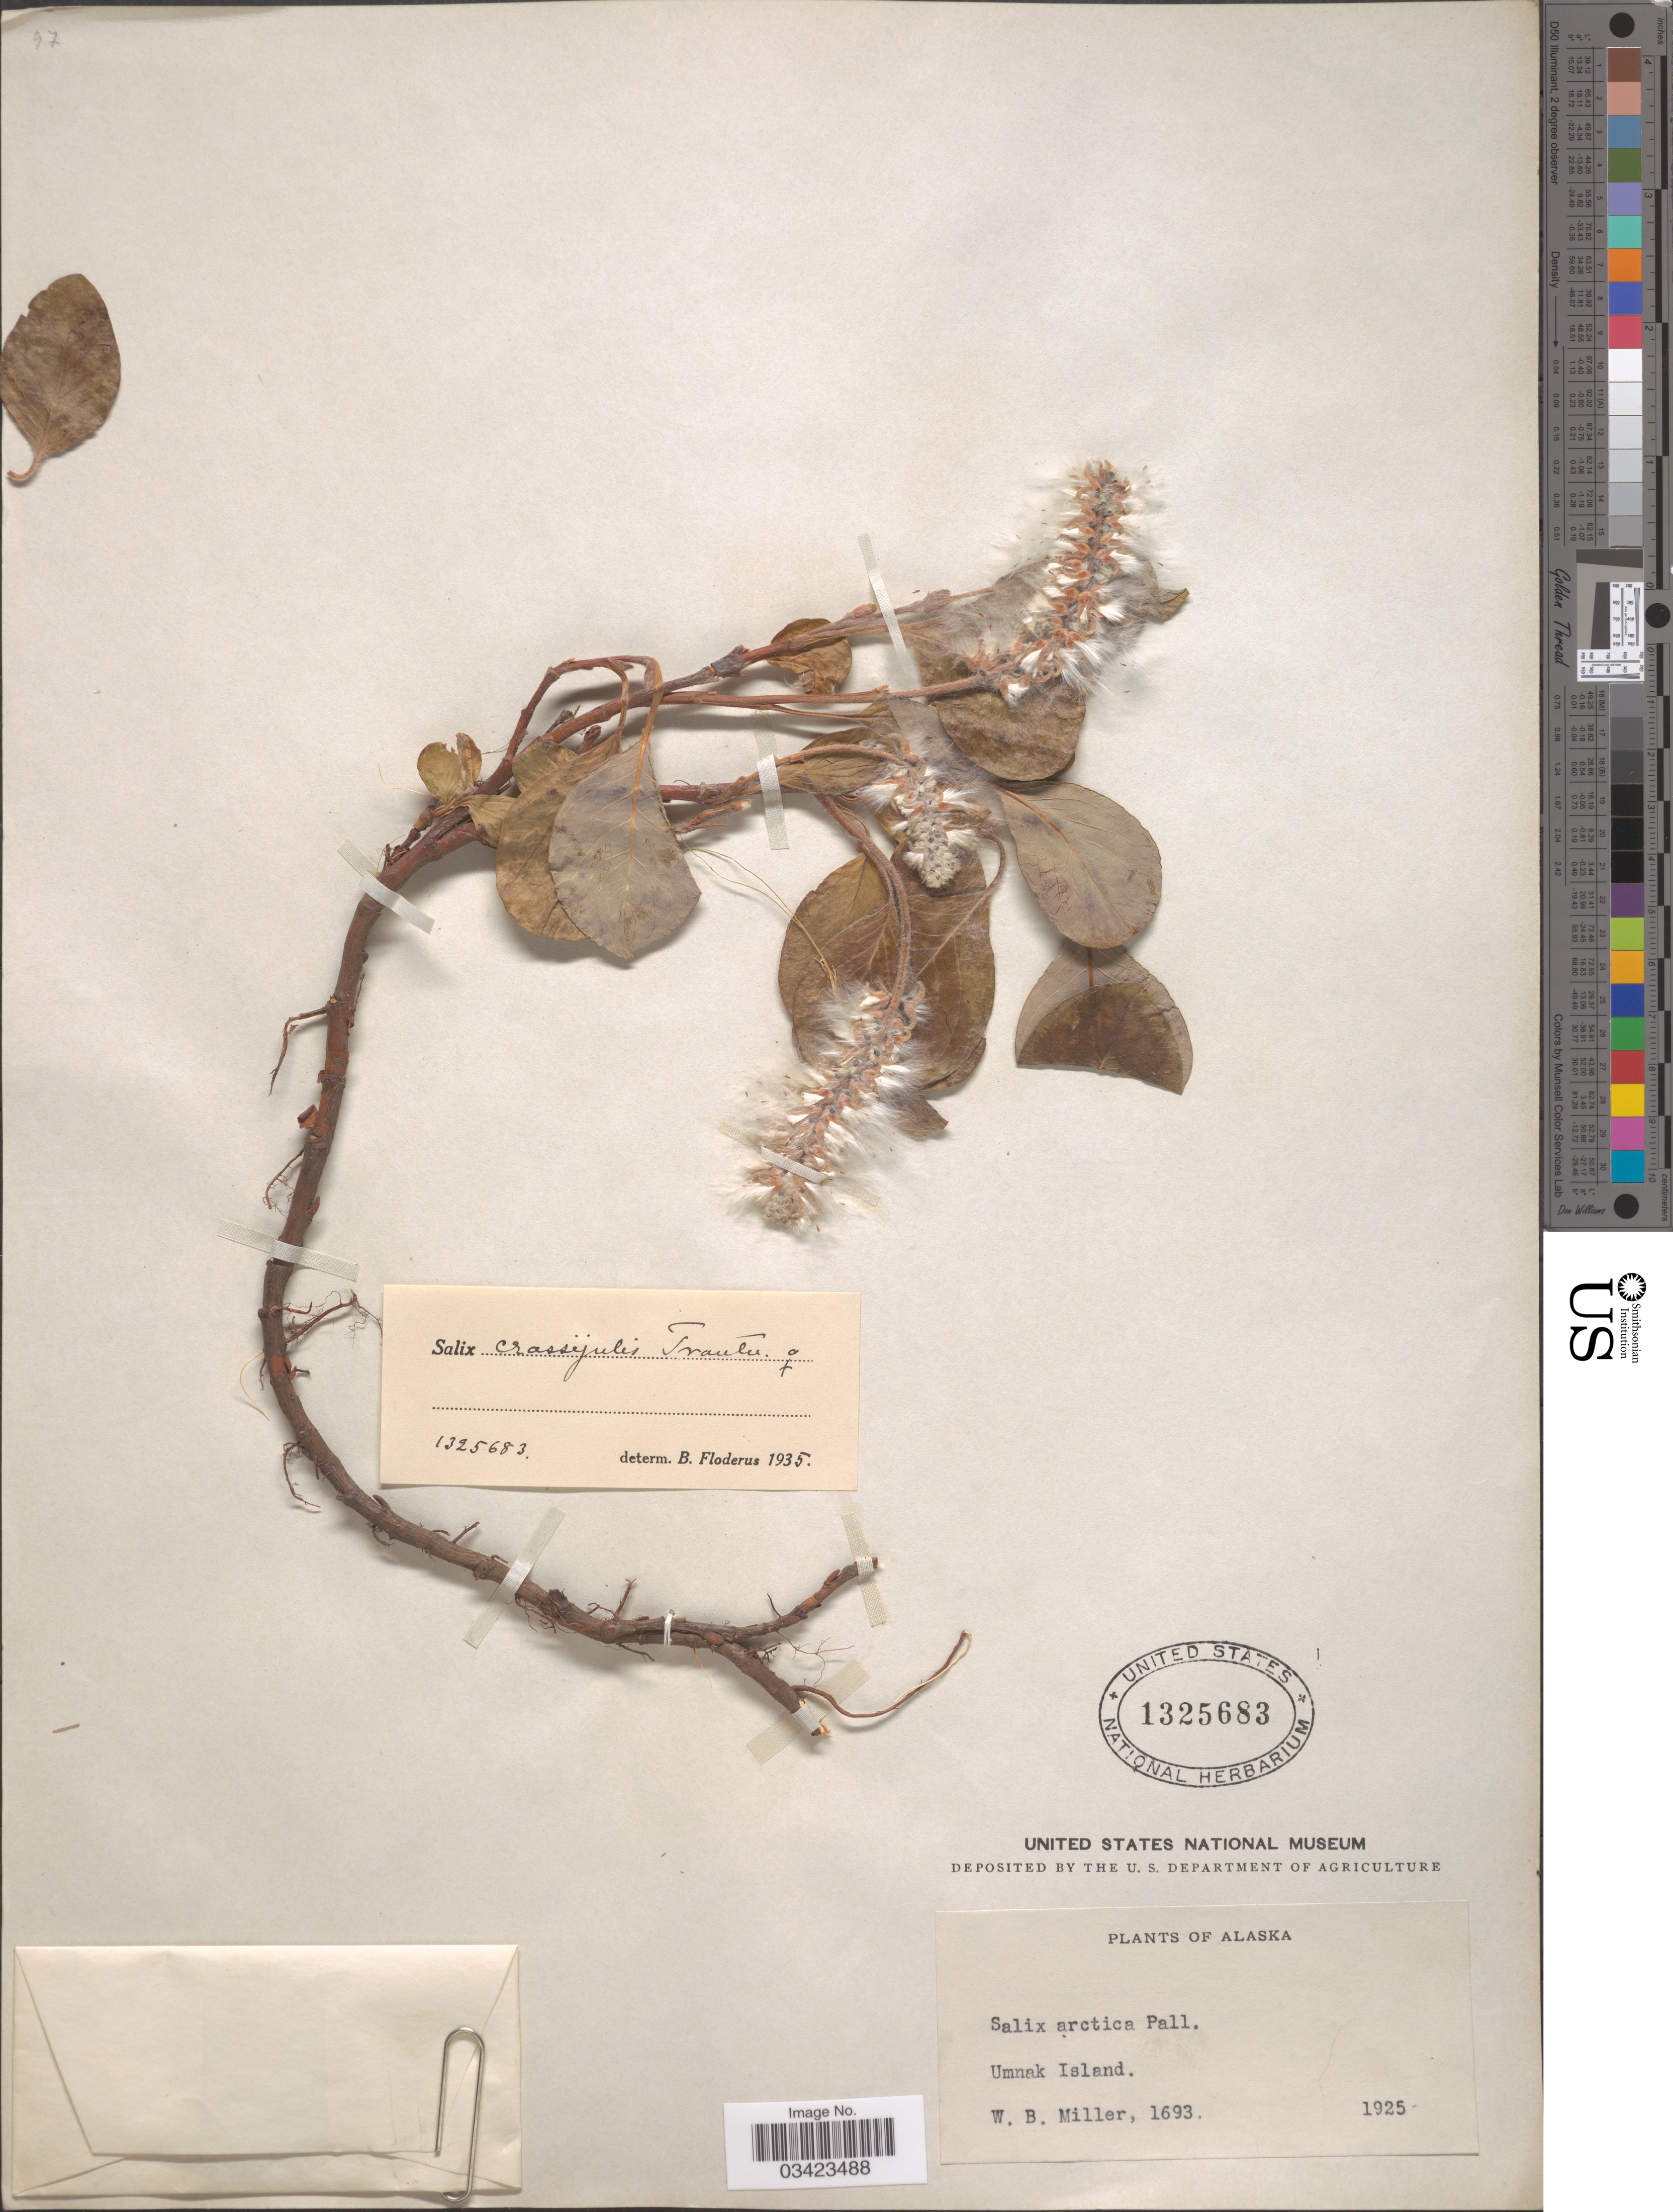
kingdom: Plantae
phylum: Tracheophyta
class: Magnoliopsida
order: Malpighiales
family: Salicaceae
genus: Salix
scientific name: Salix arctica var. araioclada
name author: (C.K. Schneid.) Raup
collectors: W. Miller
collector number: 1693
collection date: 1925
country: United States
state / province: Alaska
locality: Umnak Island.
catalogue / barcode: US 1325683